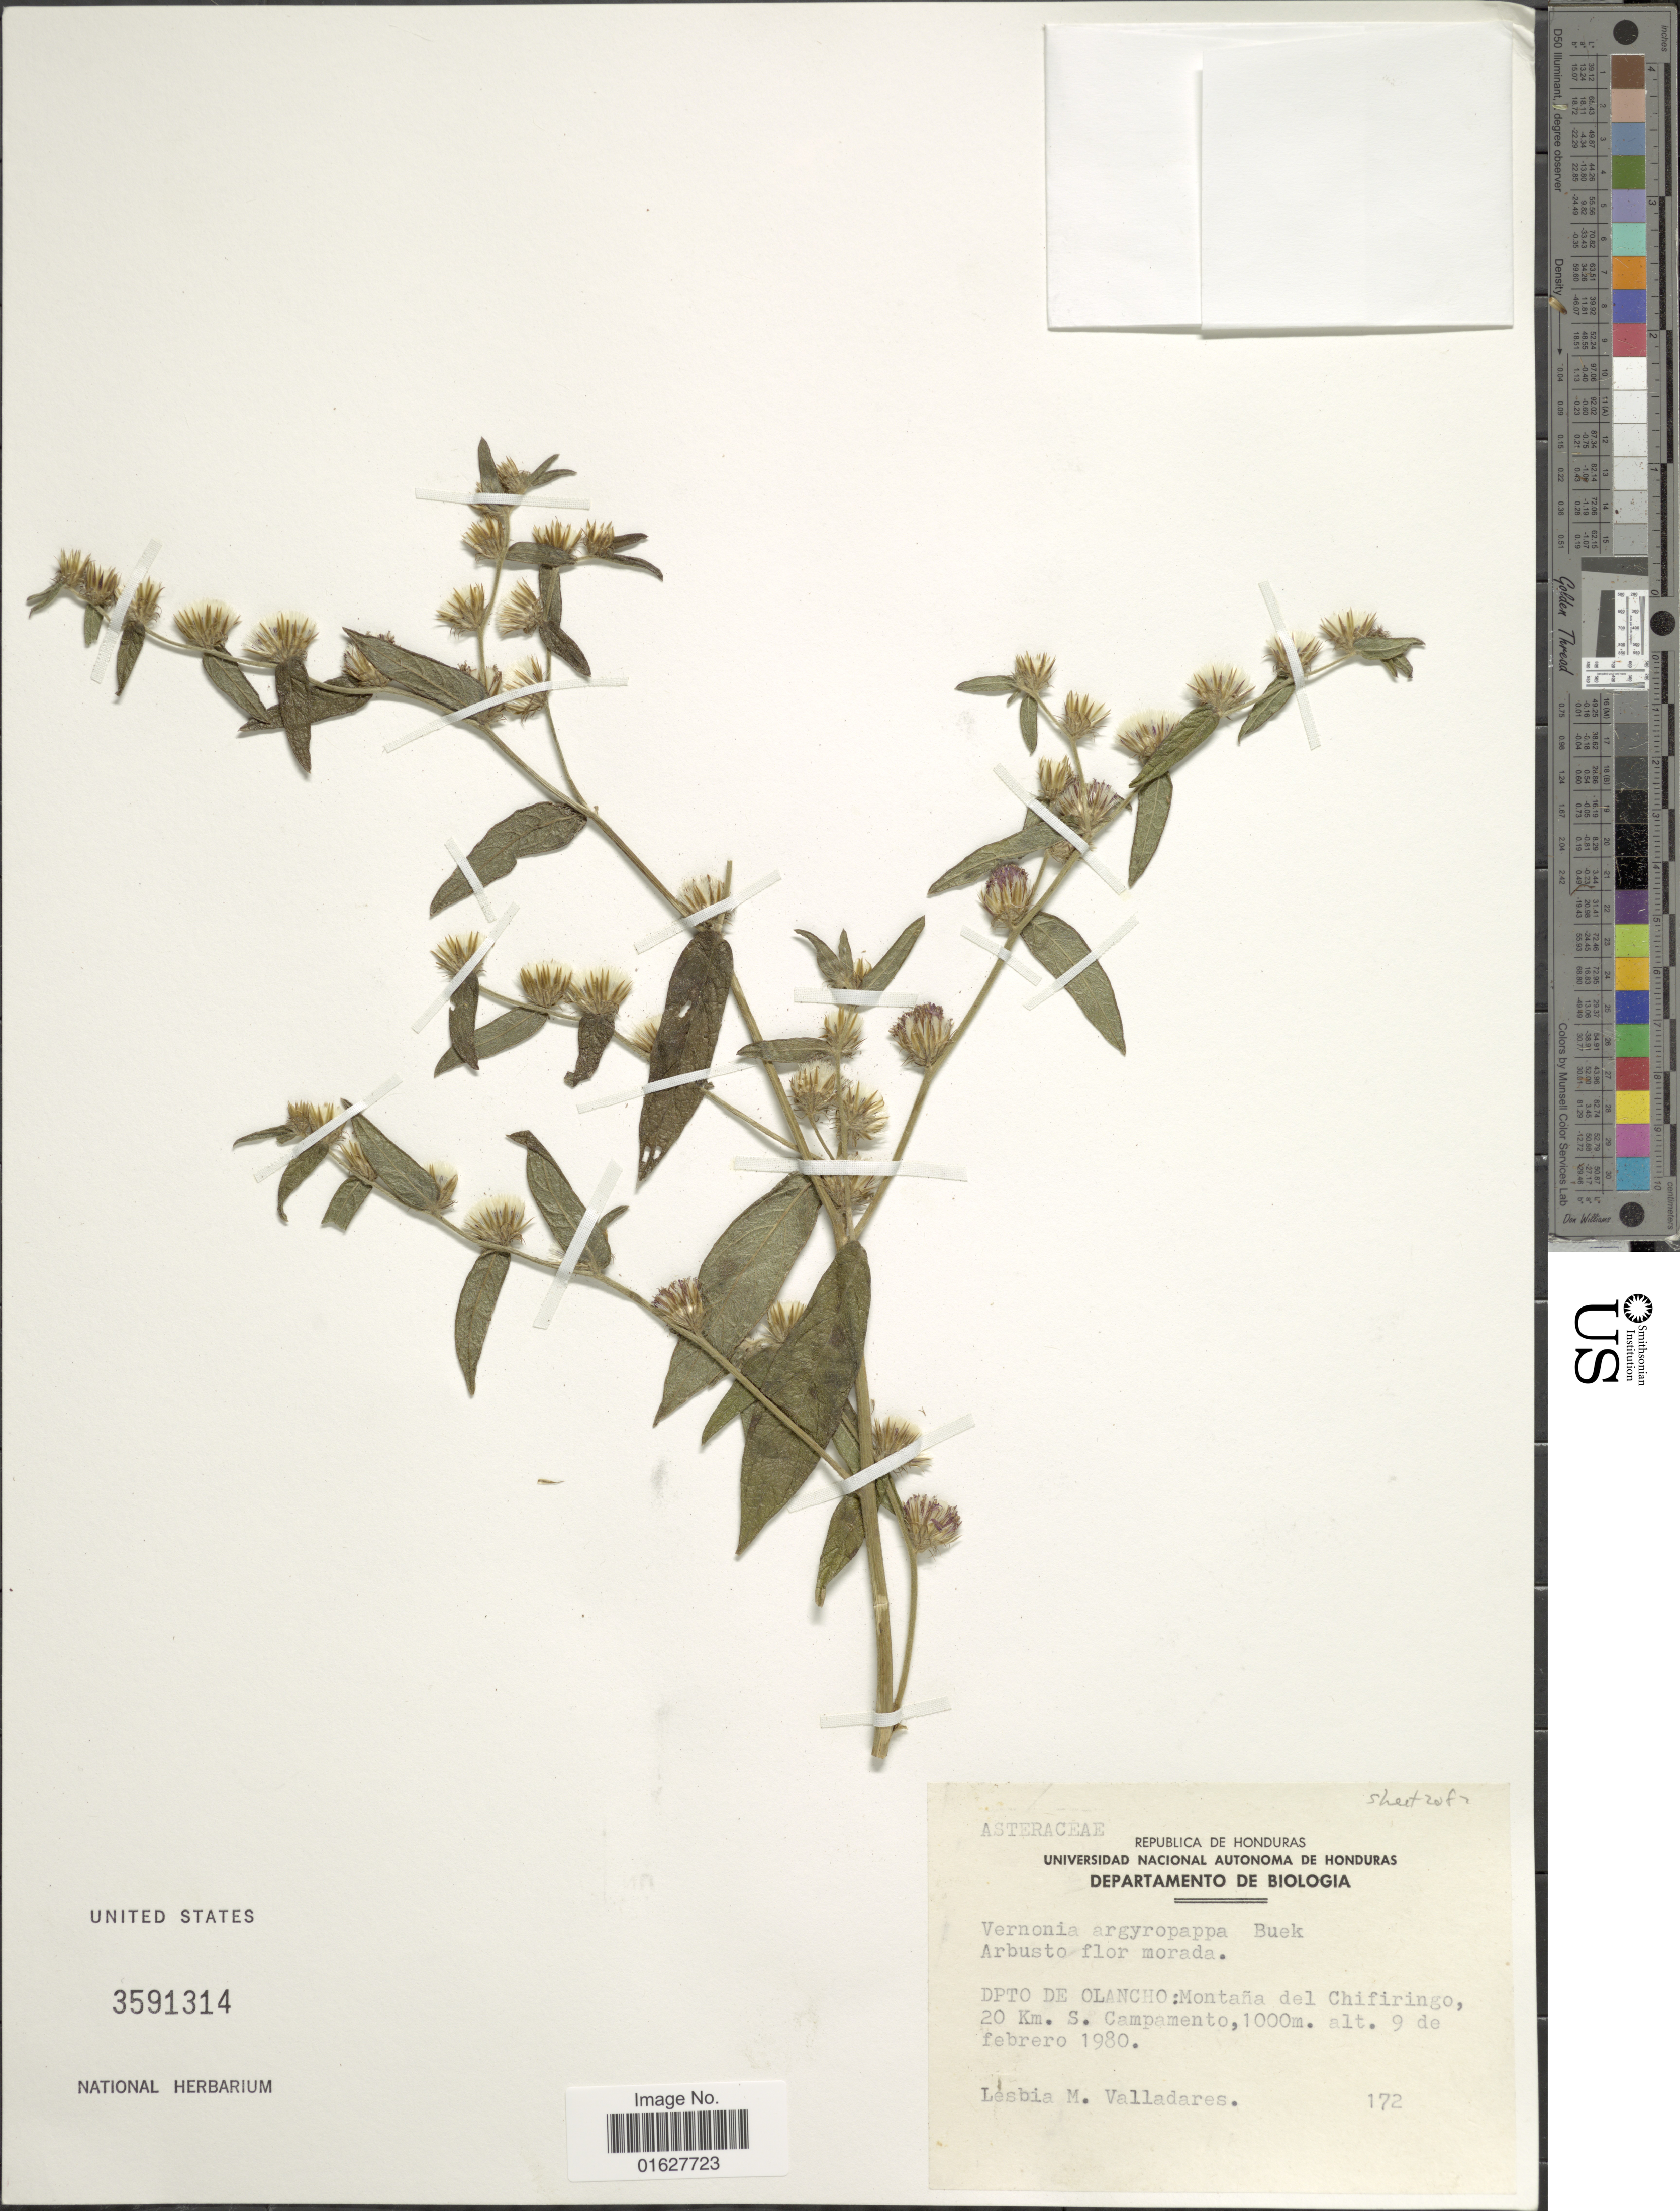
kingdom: Plantae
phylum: Tracheophyta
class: Magnoliopsida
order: Asterales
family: Asteraceae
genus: Lepidaploa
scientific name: Lepidaploa salzmannii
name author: (DC.) H. Rob.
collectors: M. Valladares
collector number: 172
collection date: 1980-02-09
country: Honduras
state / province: Olancho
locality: Dpto de Olancho: Montañ del Chifiringo, 20 Km. S. Campamento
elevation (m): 1000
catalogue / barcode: US 3591314